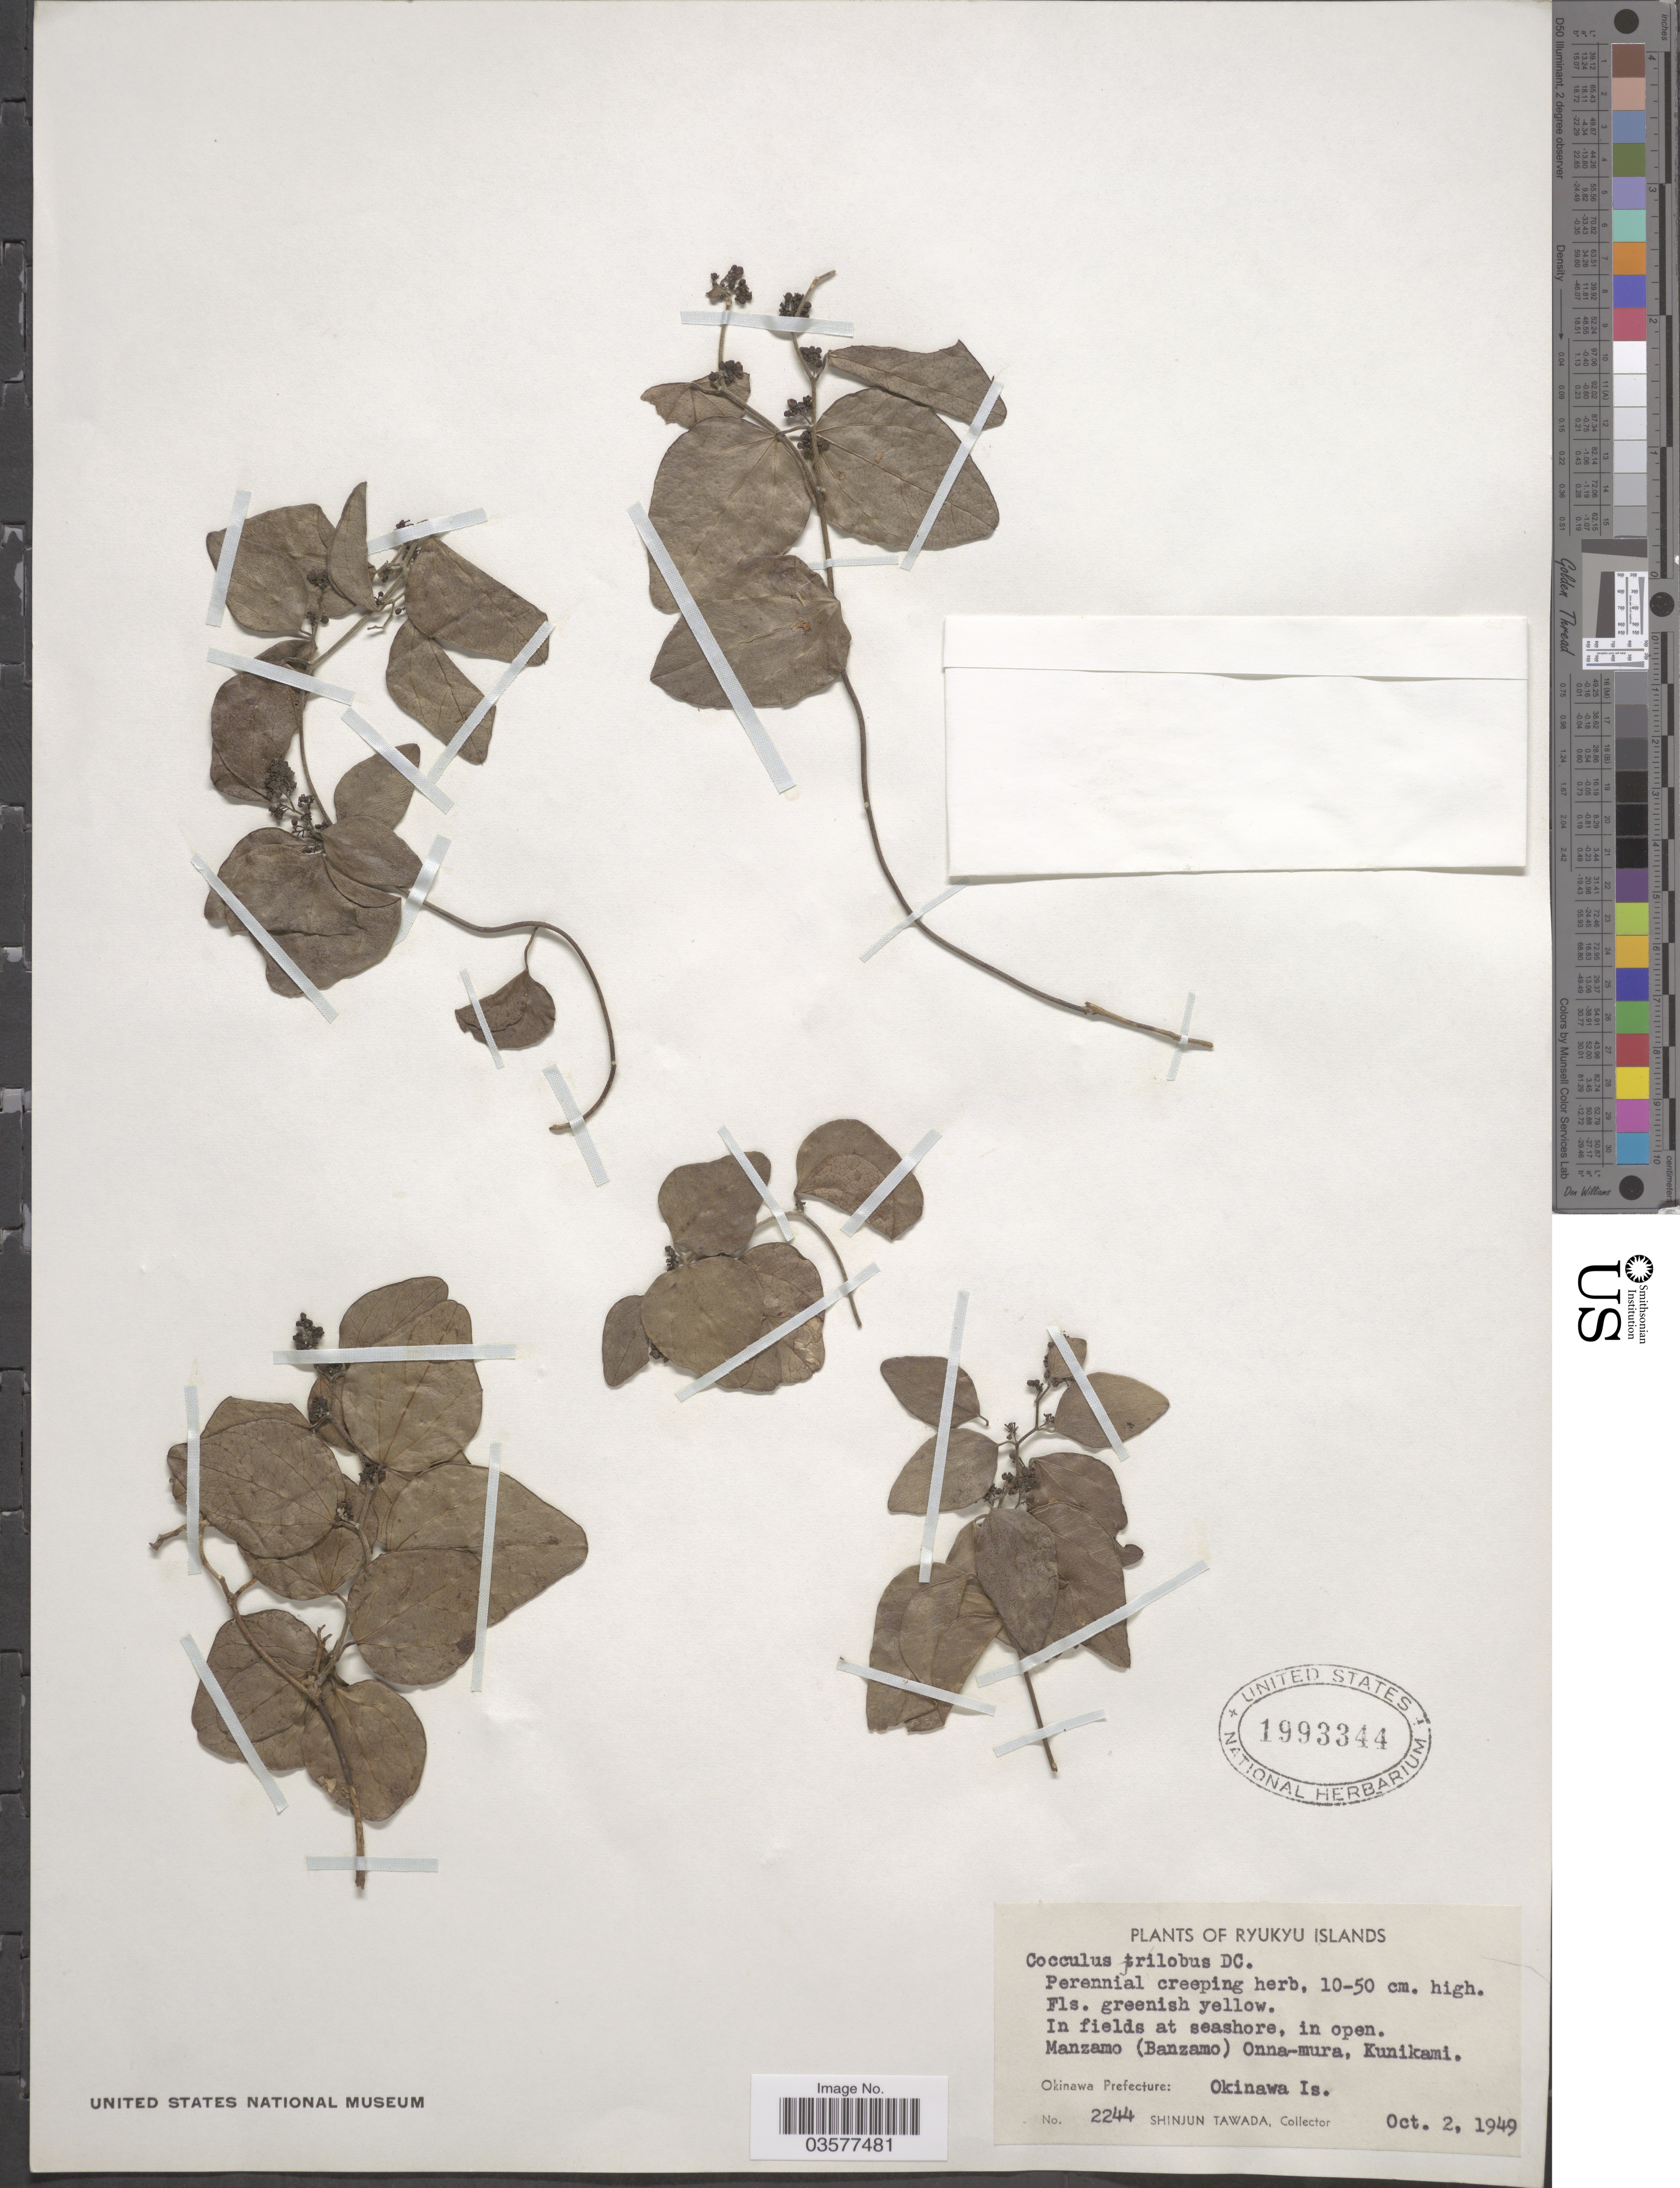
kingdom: Plantae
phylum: Tracheophyta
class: Magnoliopsida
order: Ranunculales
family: Menispermaceae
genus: Cocculus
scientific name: Cocculus orbiculatus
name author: (L.) DC.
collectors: S. Tawada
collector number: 2244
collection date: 1949-10-02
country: Japan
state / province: Okinawa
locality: Ryukyu Islands. Manzamo (Banzamo) Onna-mura, Kunikami. Okinawa Prefecture: Okinawa Is.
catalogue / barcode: US 1993344